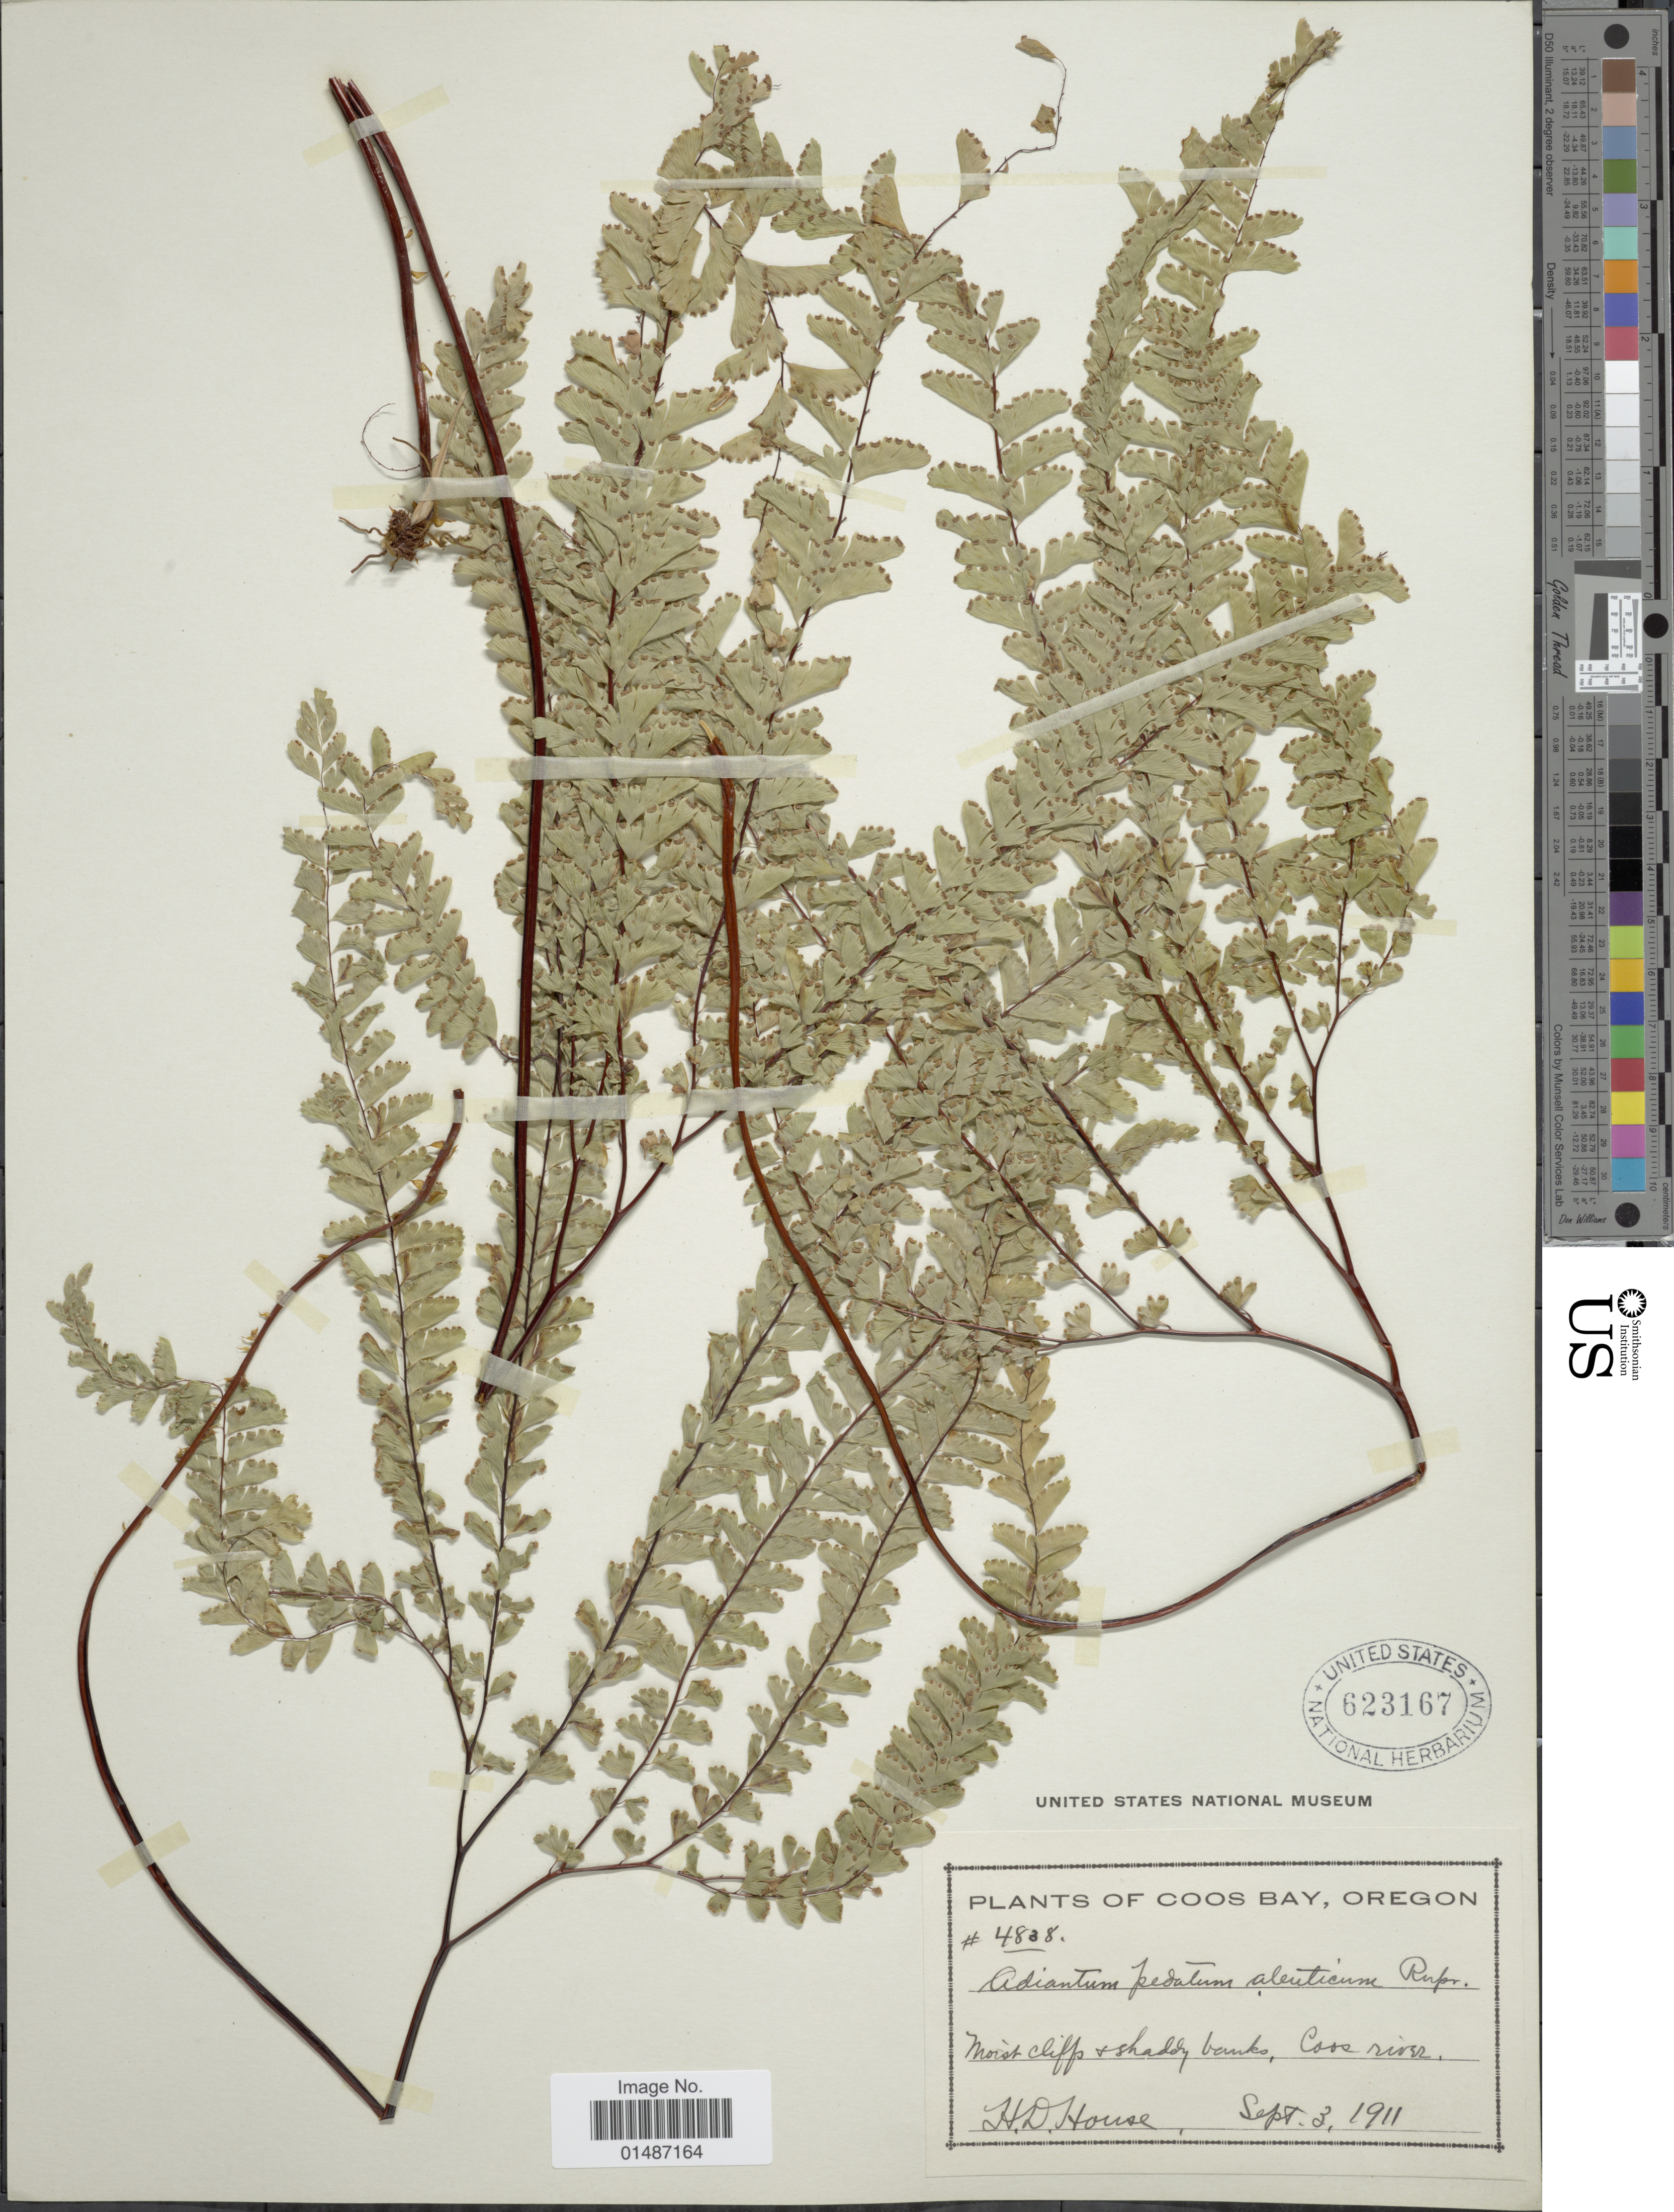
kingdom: Plantae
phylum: Tracheophyta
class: Polypodiopsida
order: Polypodiales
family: Pteridaceae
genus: Adiantum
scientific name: Adiantum pedatum subsp. aleuticum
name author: (Rupr.) Calder & Roy L. Taylor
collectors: H. D. House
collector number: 4838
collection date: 1911-09-03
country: United States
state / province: Oregon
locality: Coos Bay. Moist cliffs & shady banks, Coos river.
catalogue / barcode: US 623167